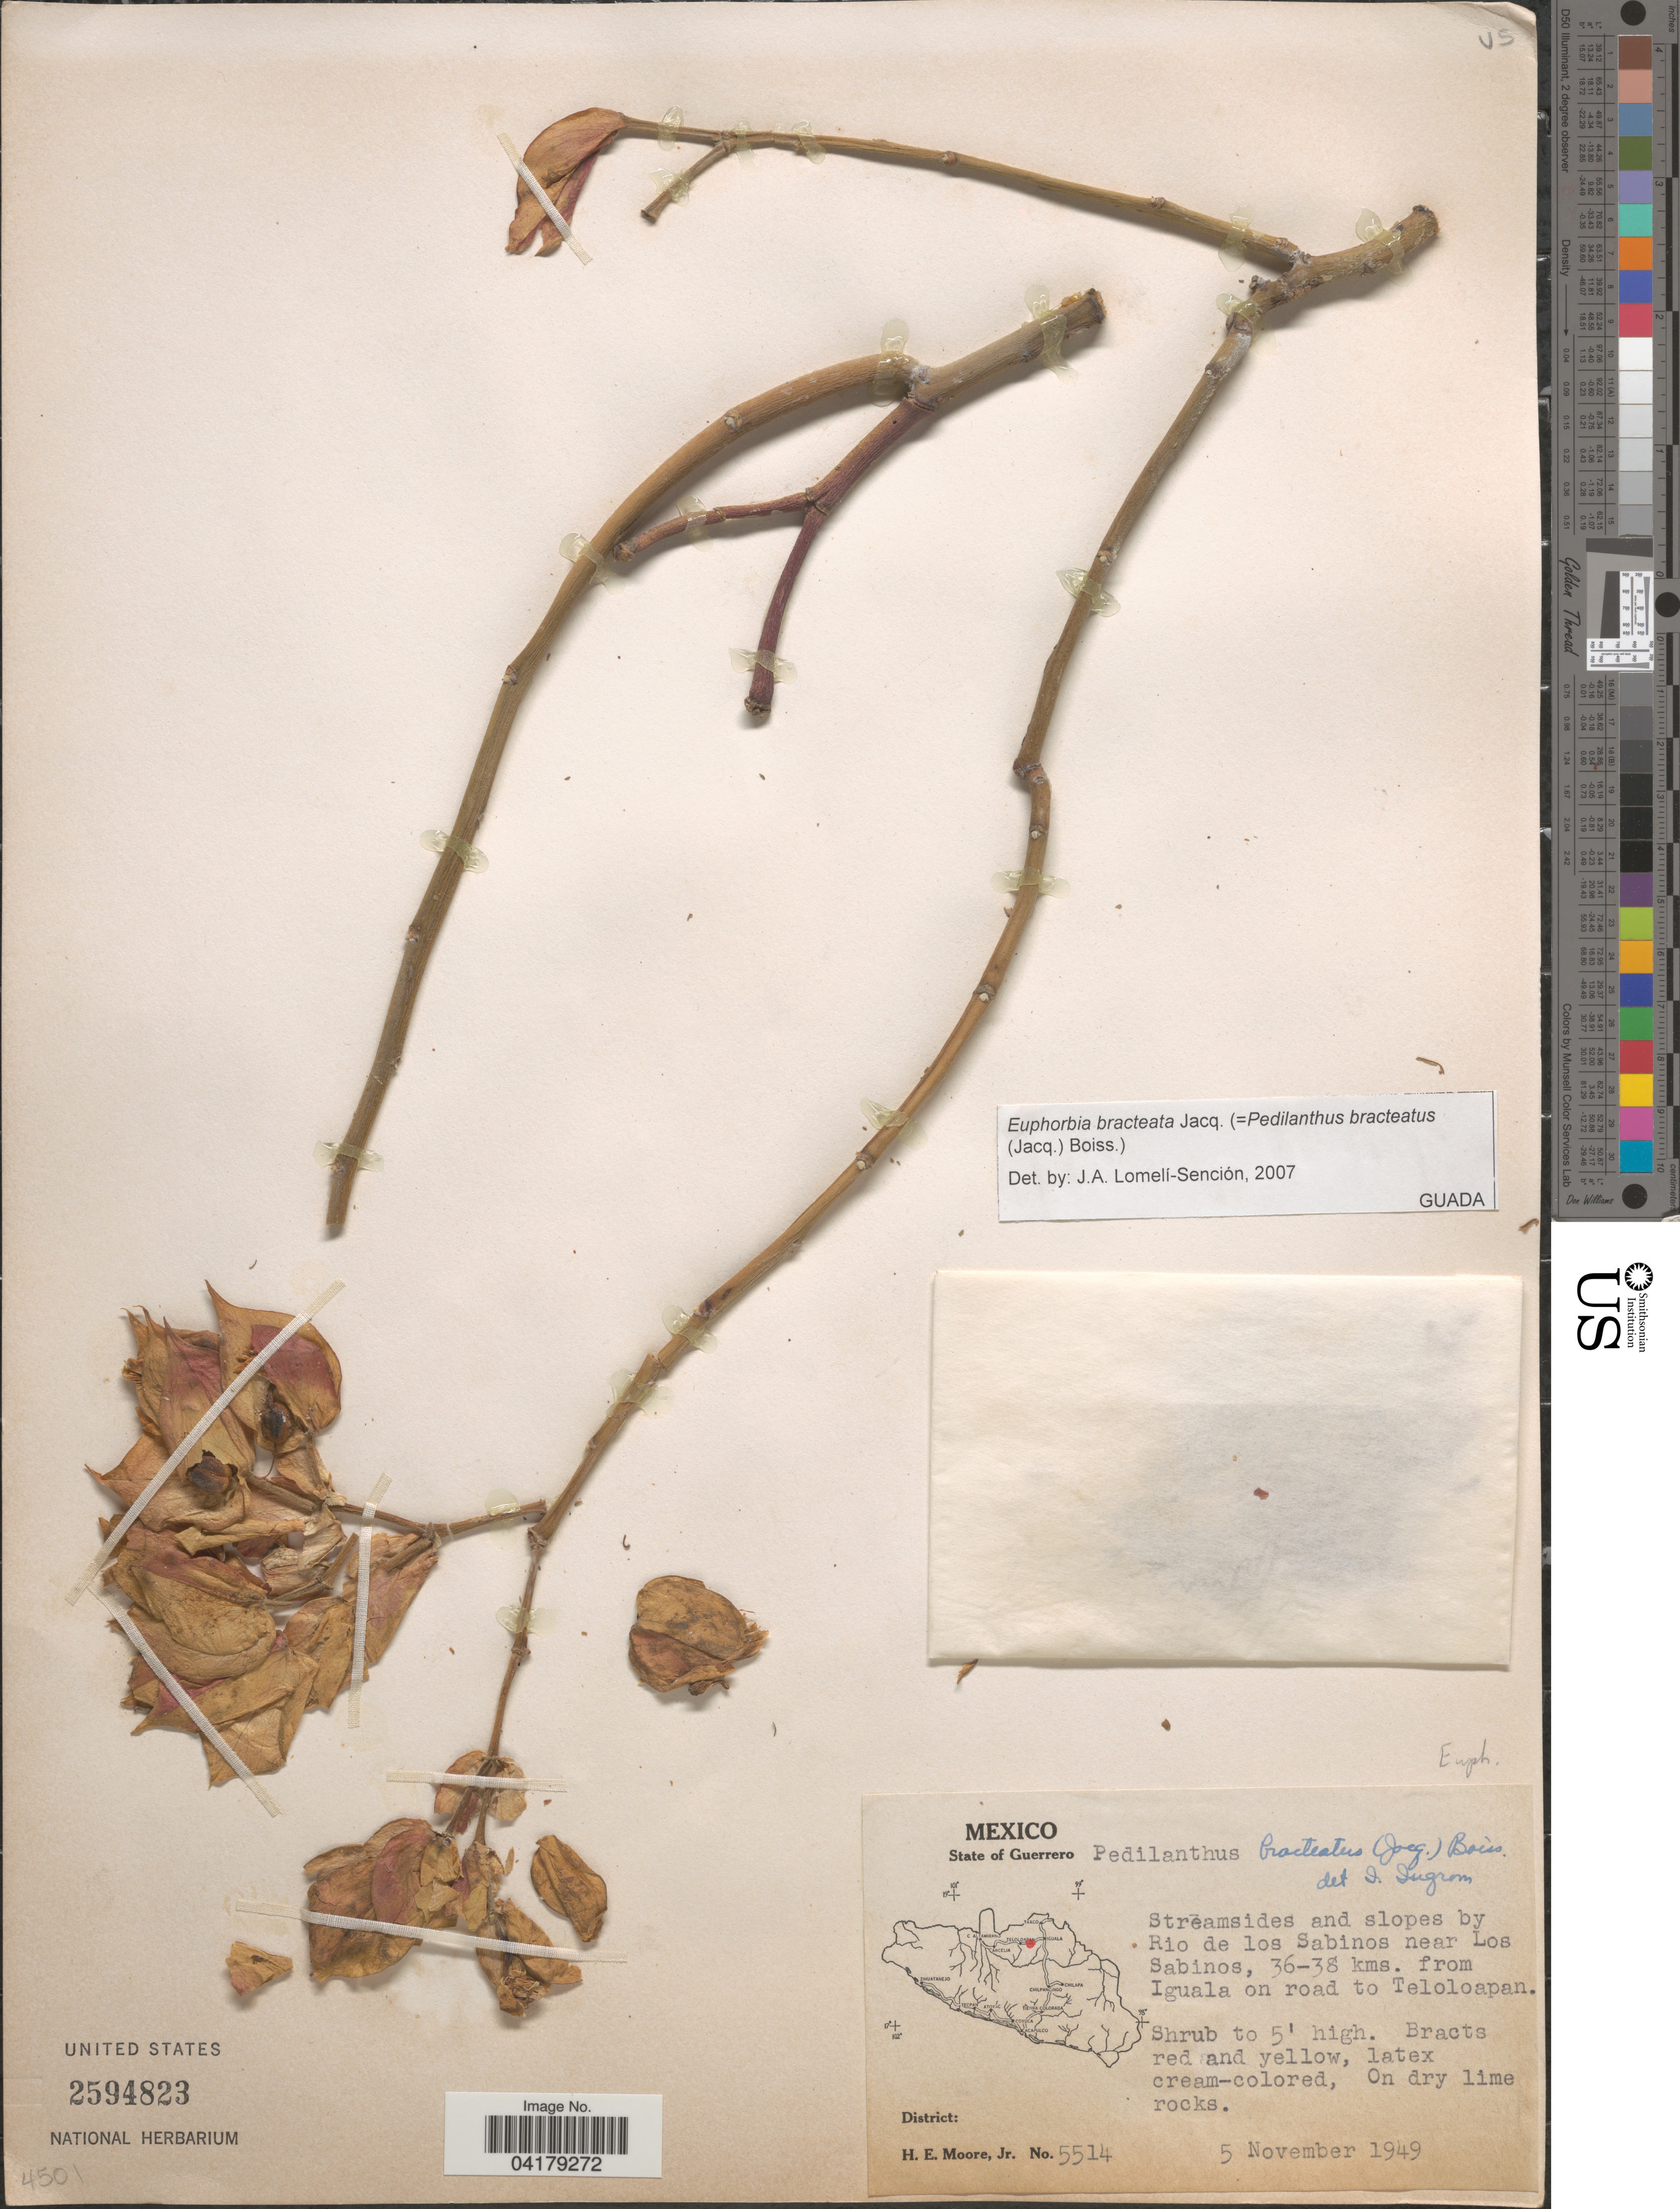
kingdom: Plantae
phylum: Tracheophyta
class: Magnoliopsida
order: Malpighiales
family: Euphorbiaceae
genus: Euphorbia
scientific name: Euphorbia bracteata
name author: Jacq.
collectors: H. Moore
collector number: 5514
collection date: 1949-11-05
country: Mexico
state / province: Guerrero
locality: Streamsides and slopes by Rio de los Sabinos near Los Sabinos, 36-38 kms. from Iguala on road to Teloloapan.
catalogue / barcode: US 2594823